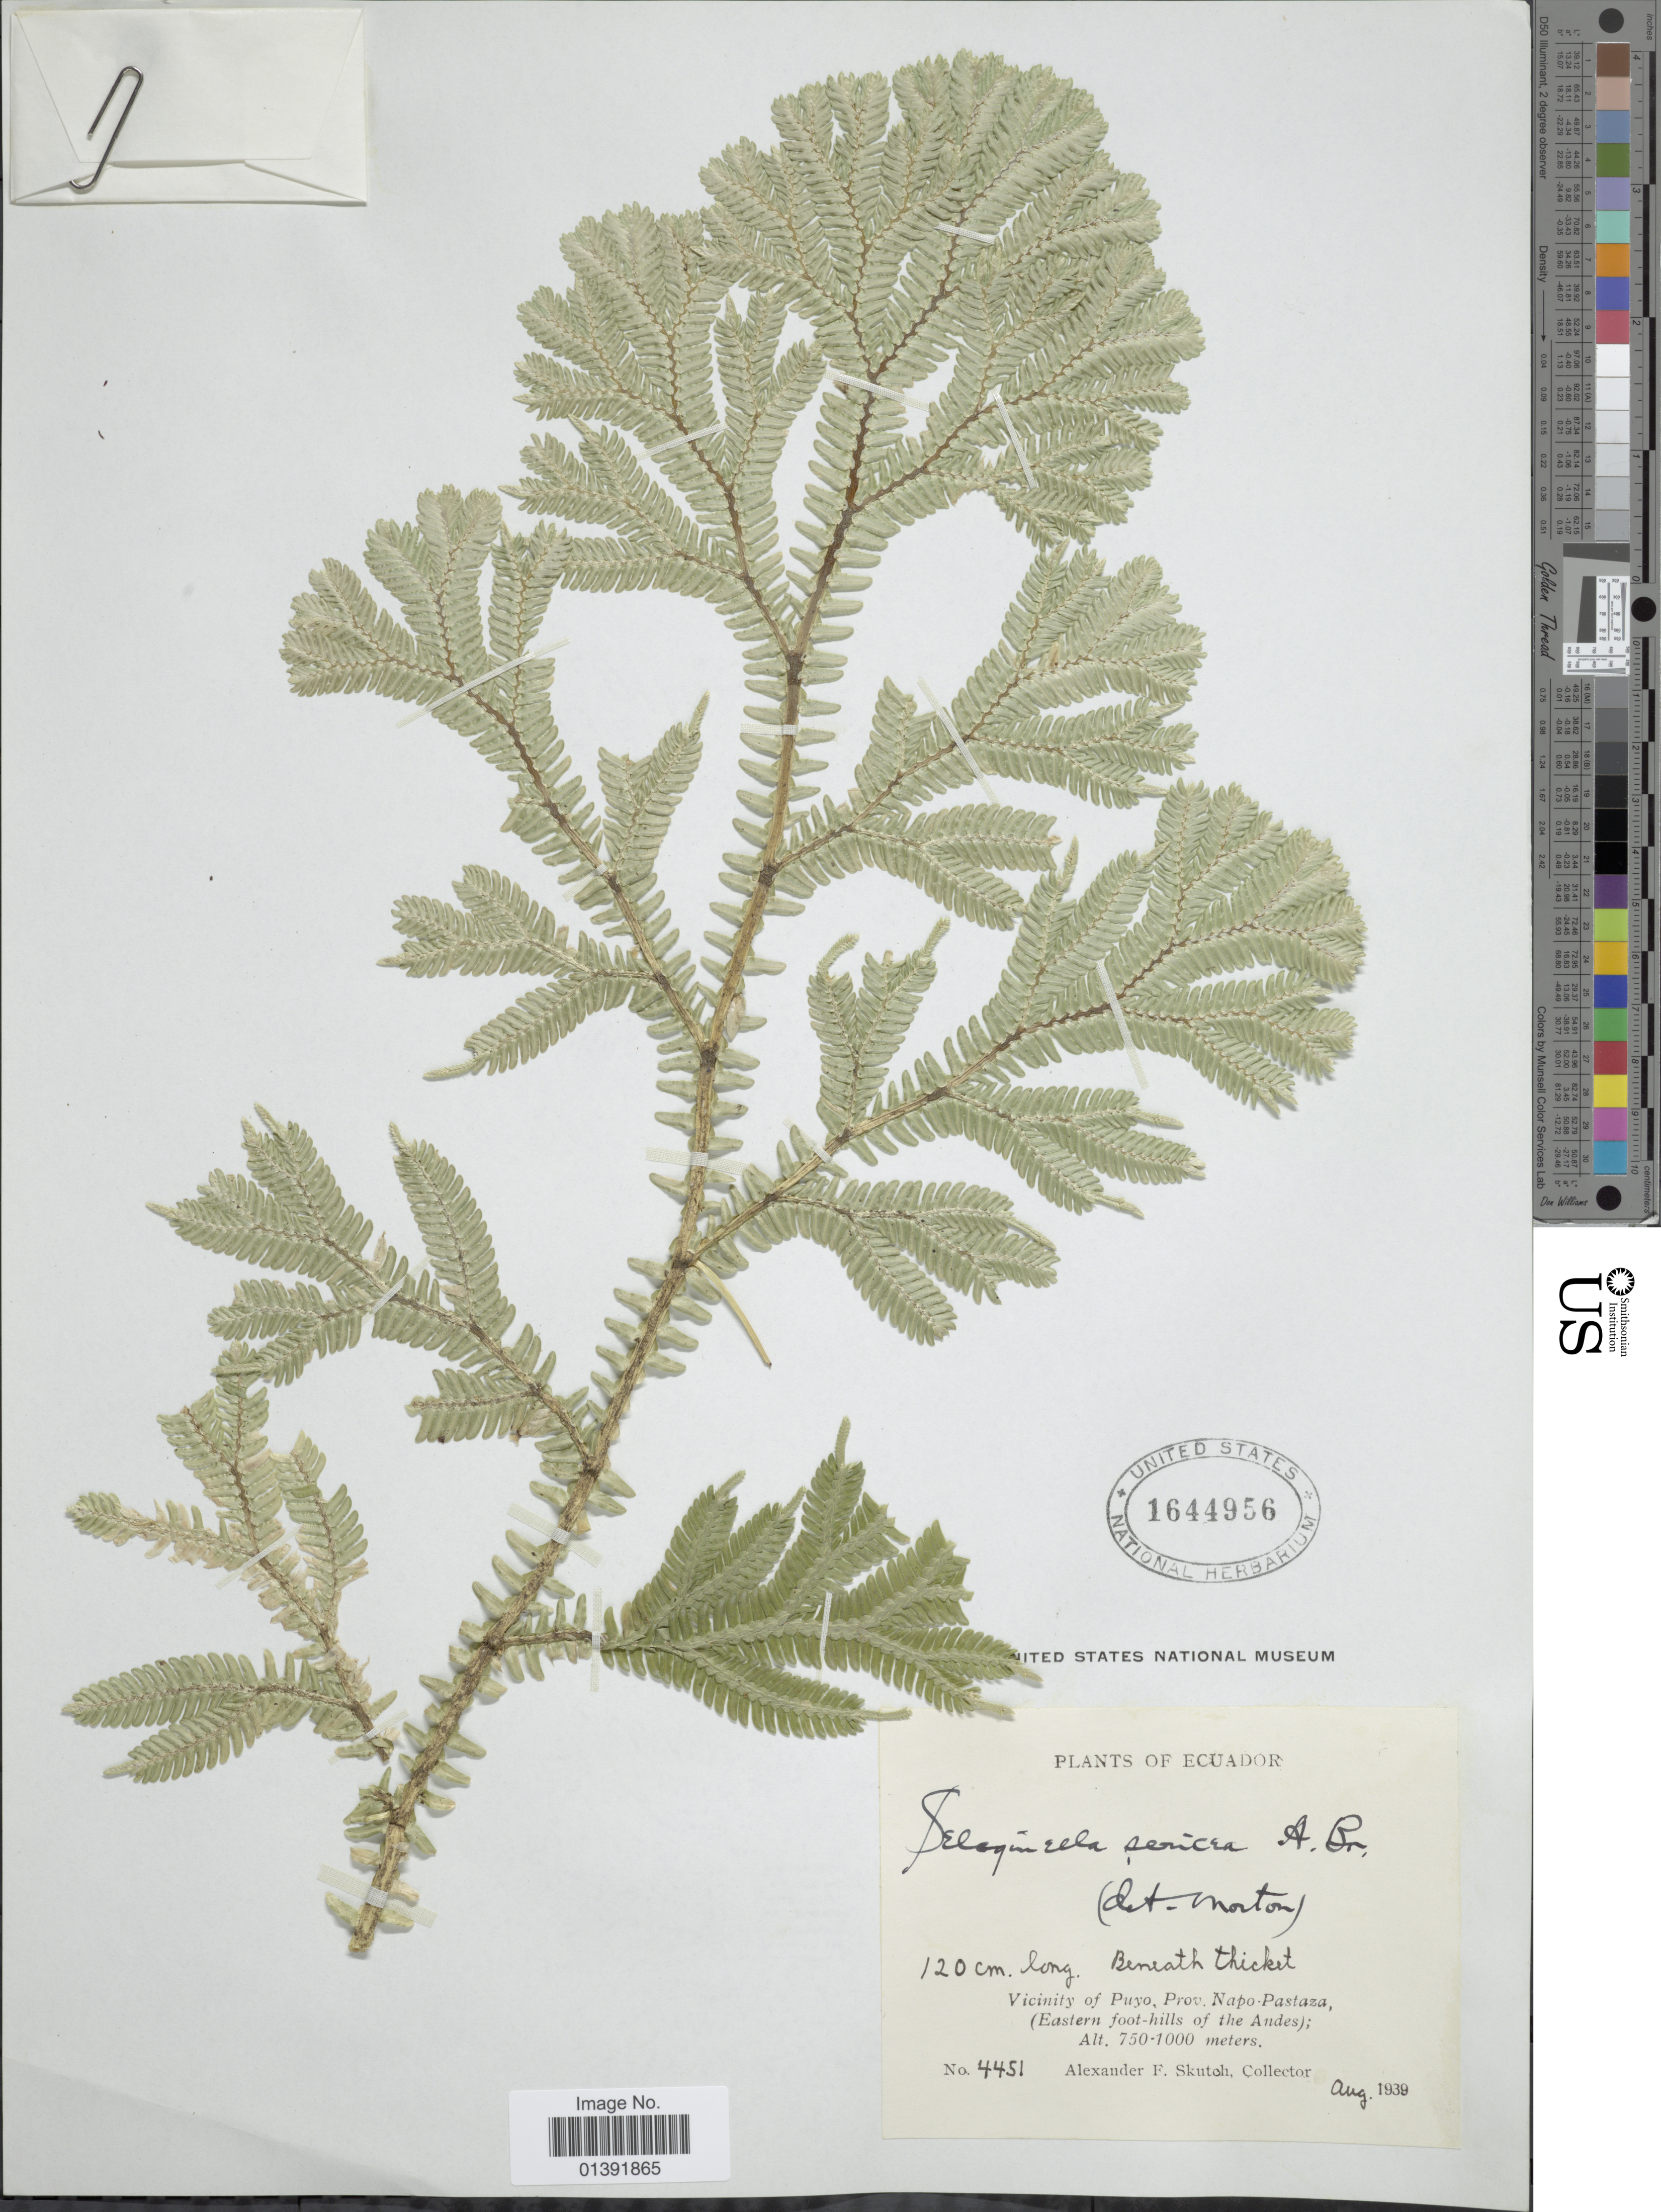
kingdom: Plantae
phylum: Tracheophyta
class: Lycopodiopsida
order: Selaginellales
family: Selaginellaceae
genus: Selaginella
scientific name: Selaginella sericea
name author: A. Braun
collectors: A. F. Skutch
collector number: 4451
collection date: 1939-08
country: Ecuador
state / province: Napo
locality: Vicinity of Puyu, Prov. Napo-Pastaza (eastern foot-hills of the Andes)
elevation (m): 750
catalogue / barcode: US 1644956